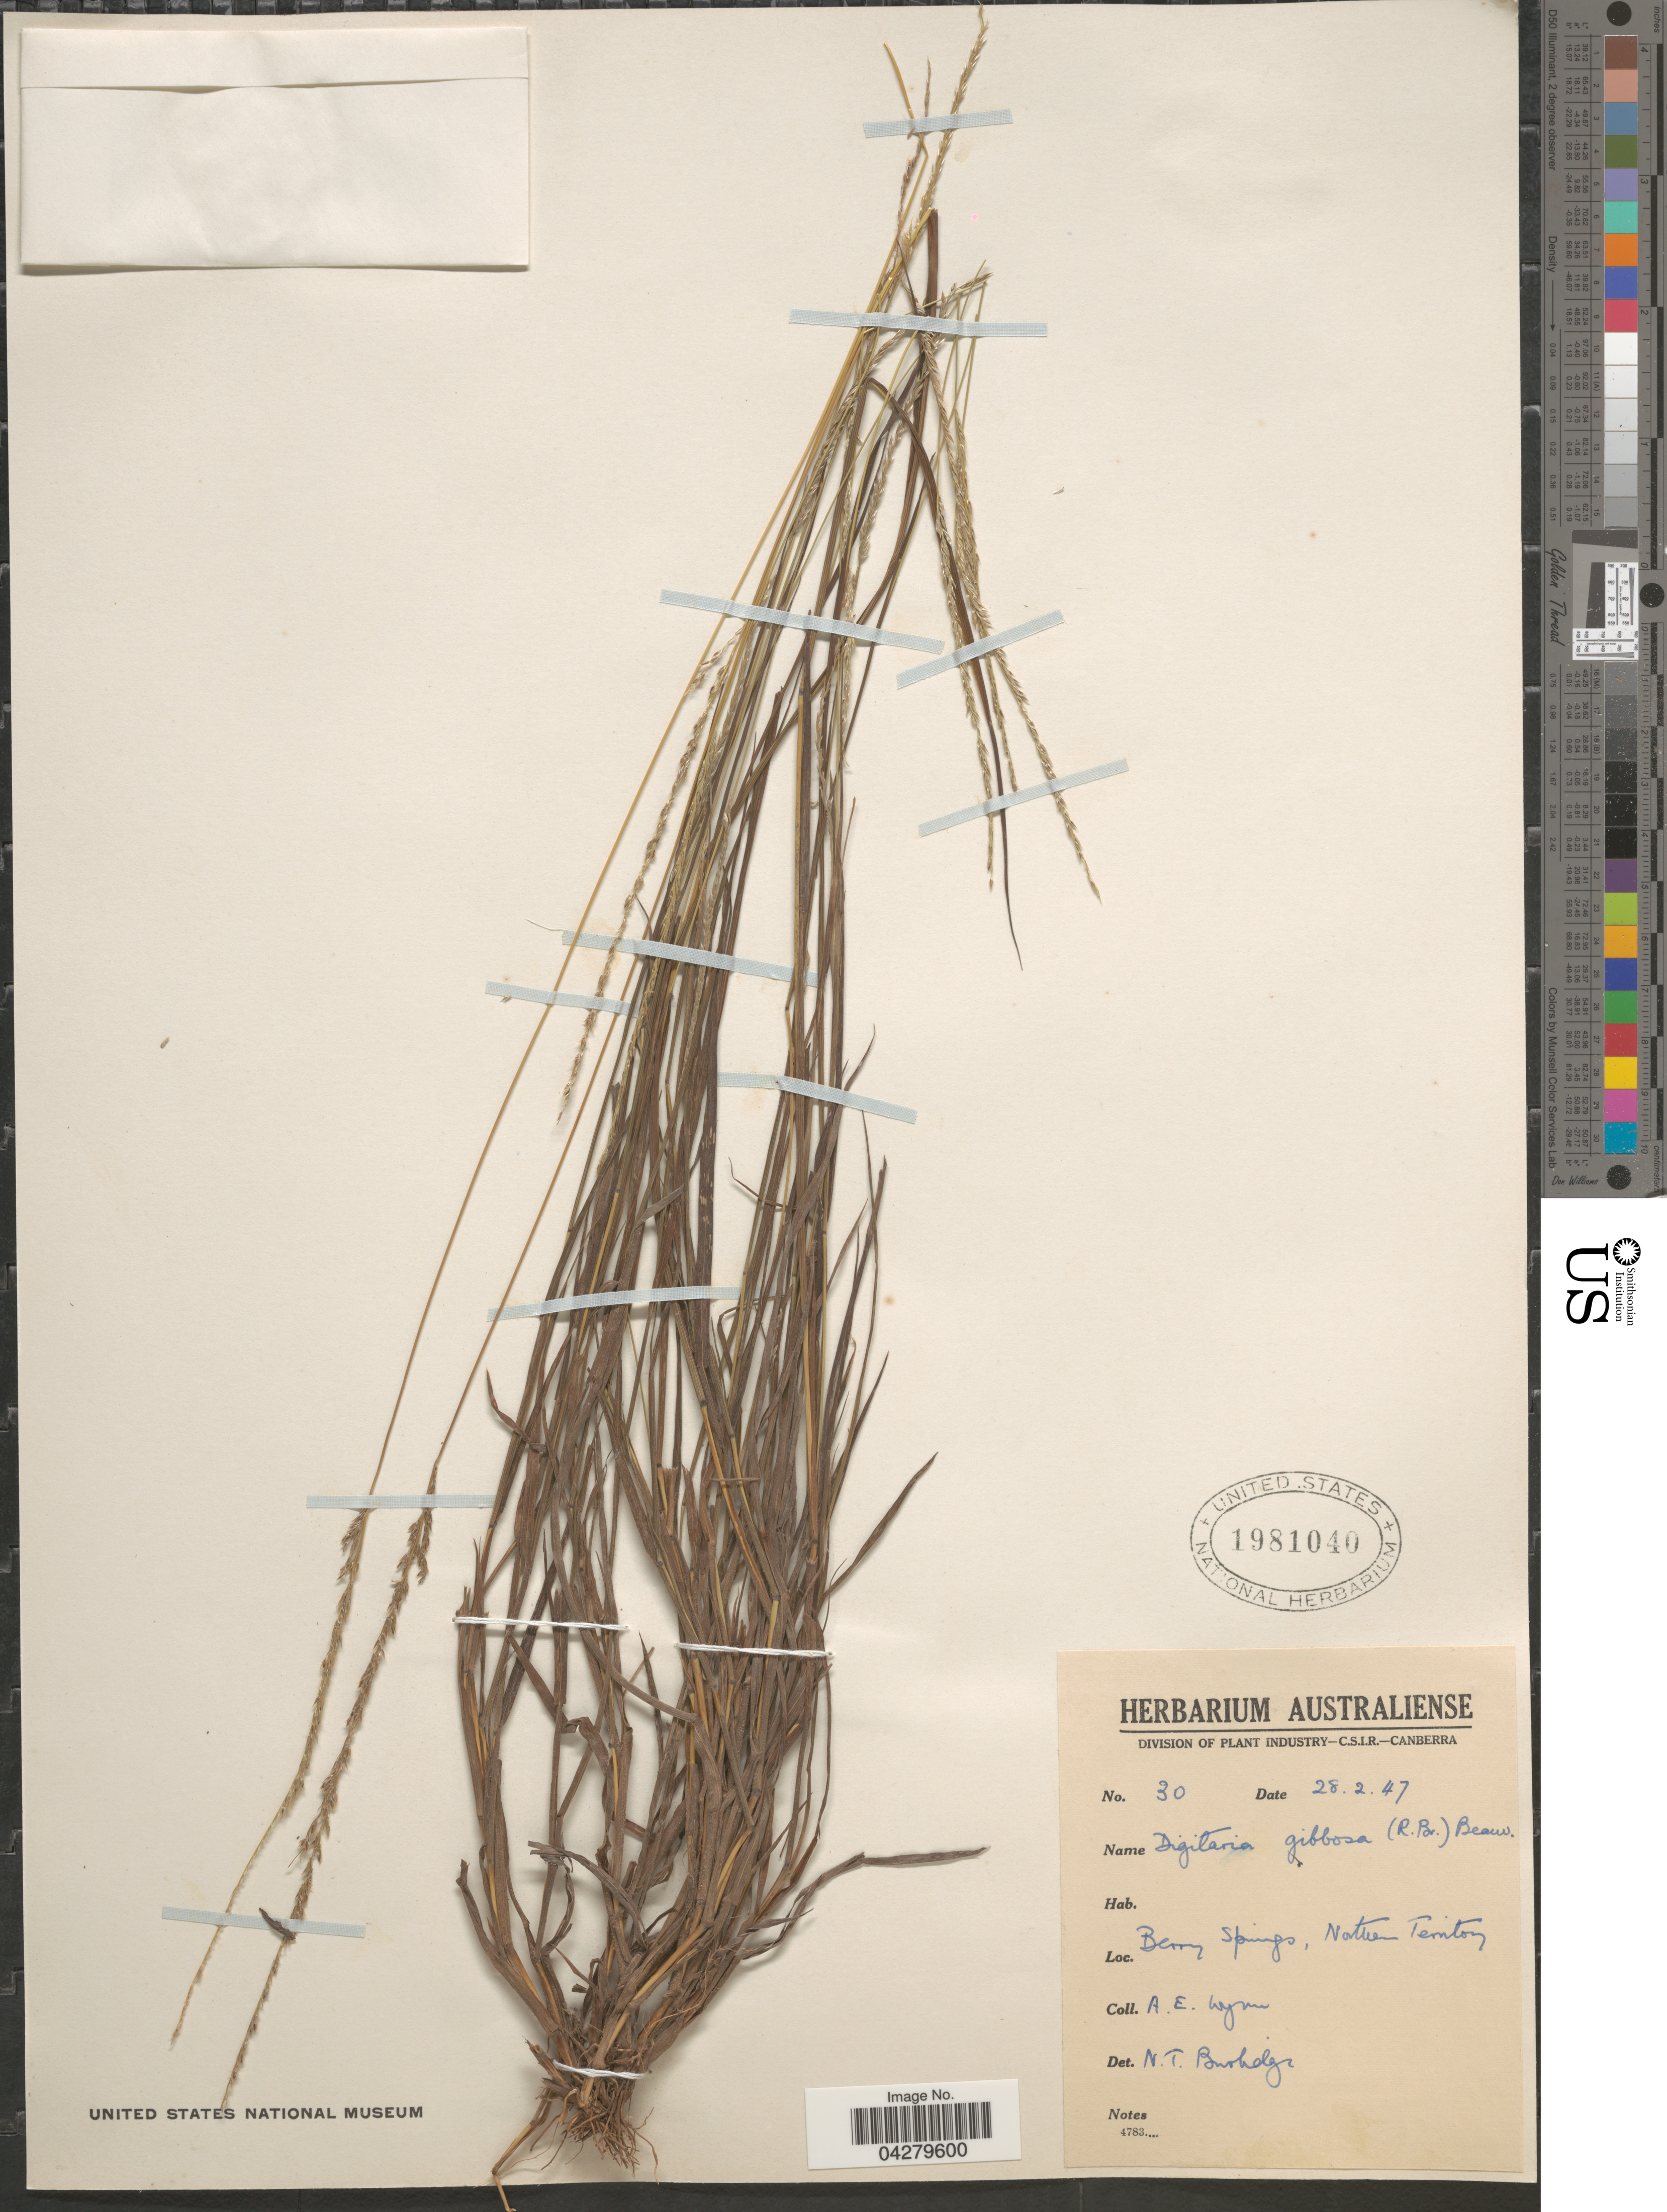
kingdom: Plantae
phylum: Tracheophyta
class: Liliopsida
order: Poales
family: Poaceae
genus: Digitaria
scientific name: Digitaria gibbosa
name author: (R. Br.) P. Beauv.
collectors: A. Wynn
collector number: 30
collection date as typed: Transcribed d/m/y: 28/2/47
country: Australia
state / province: Northern Territory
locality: Berry Springs.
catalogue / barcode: US 1981040